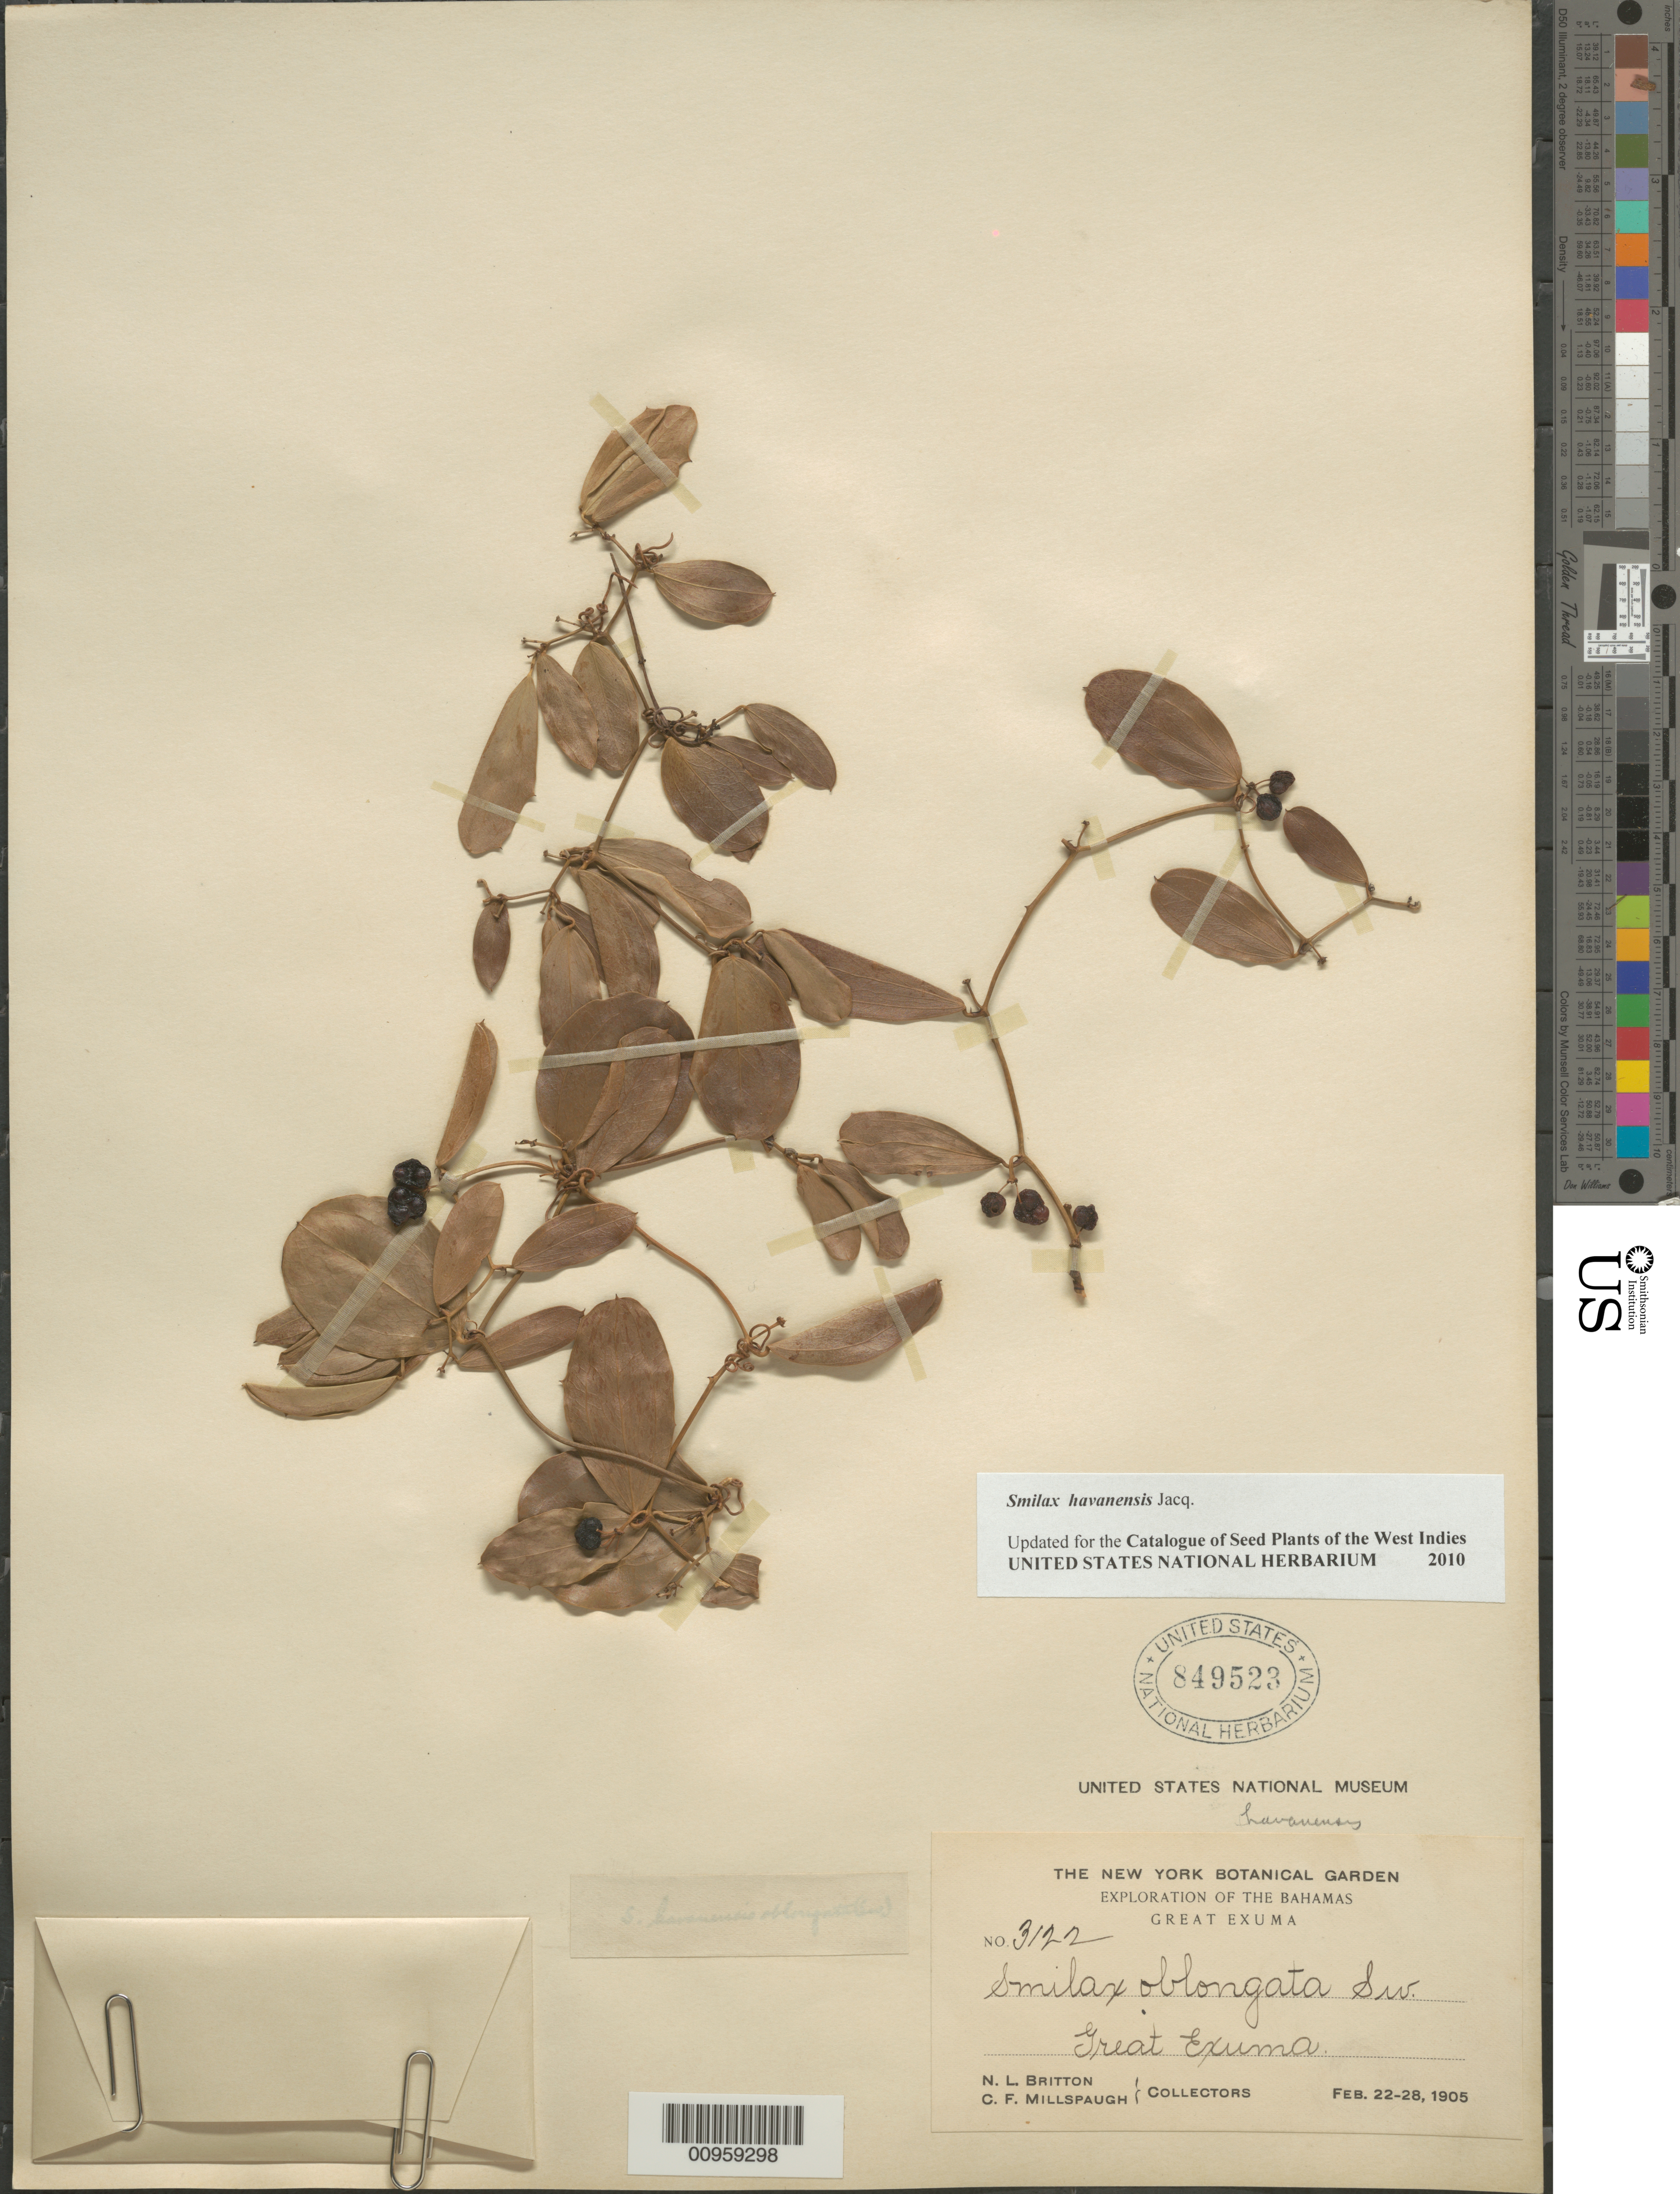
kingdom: Plantae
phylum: Tracheophyta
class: Liliopsida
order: Liliales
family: Smilacaceae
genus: Smilax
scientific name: Smilax havanensis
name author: Jacq.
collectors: N. Britton & C. F. Millspaugh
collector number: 3122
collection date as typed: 22 Feb 1905 to 28 Feb 1905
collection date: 1905-02-22/1905-02-28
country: Bahamas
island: Great Exuma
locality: Great Exuma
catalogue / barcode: US 849523